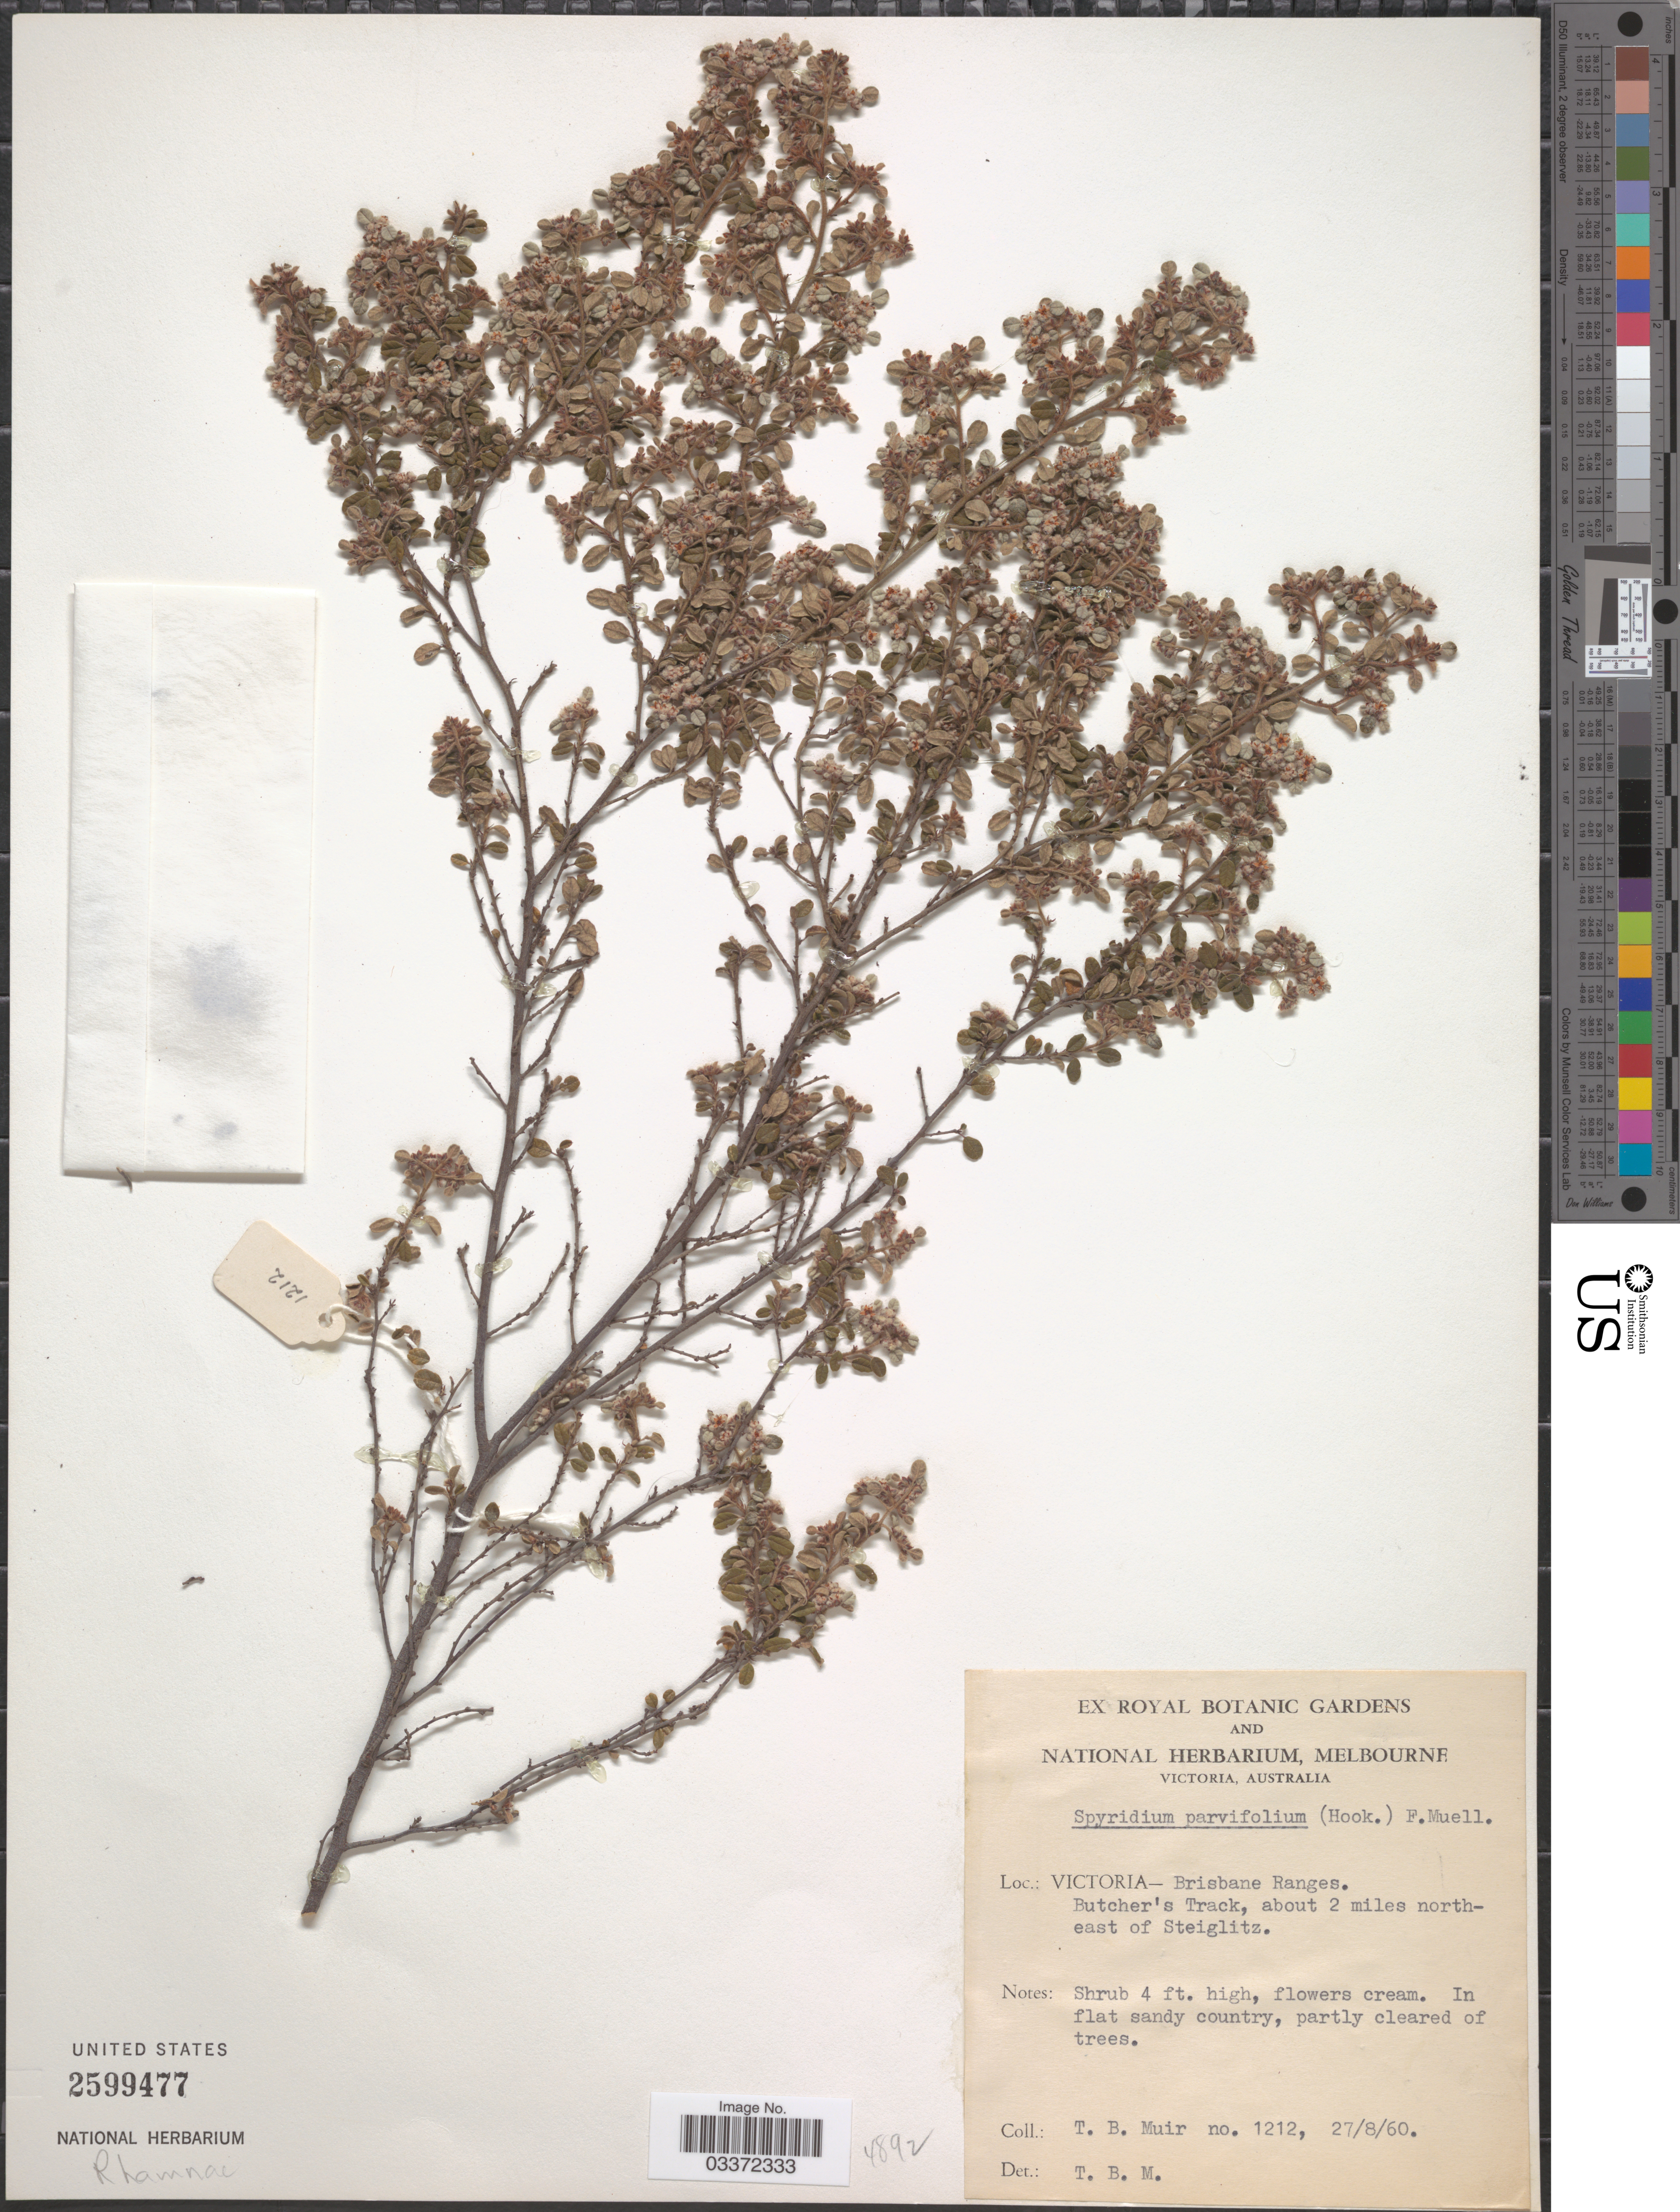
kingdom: Plantae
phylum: Tracheophyta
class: Magnoliopsida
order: Rosales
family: Rhamnaceae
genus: Trevoa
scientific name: Trevoa parvifolium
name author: F. Muell.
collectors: T. Muir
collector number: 1212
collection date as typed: Transcribed d/m/y: 27/8/60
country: Australia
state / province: Victoria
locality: Victoria - Brisbane Ranges. Butcher's Track, about 2 miles north-east of Steiglitz.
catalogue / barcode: US 2599477